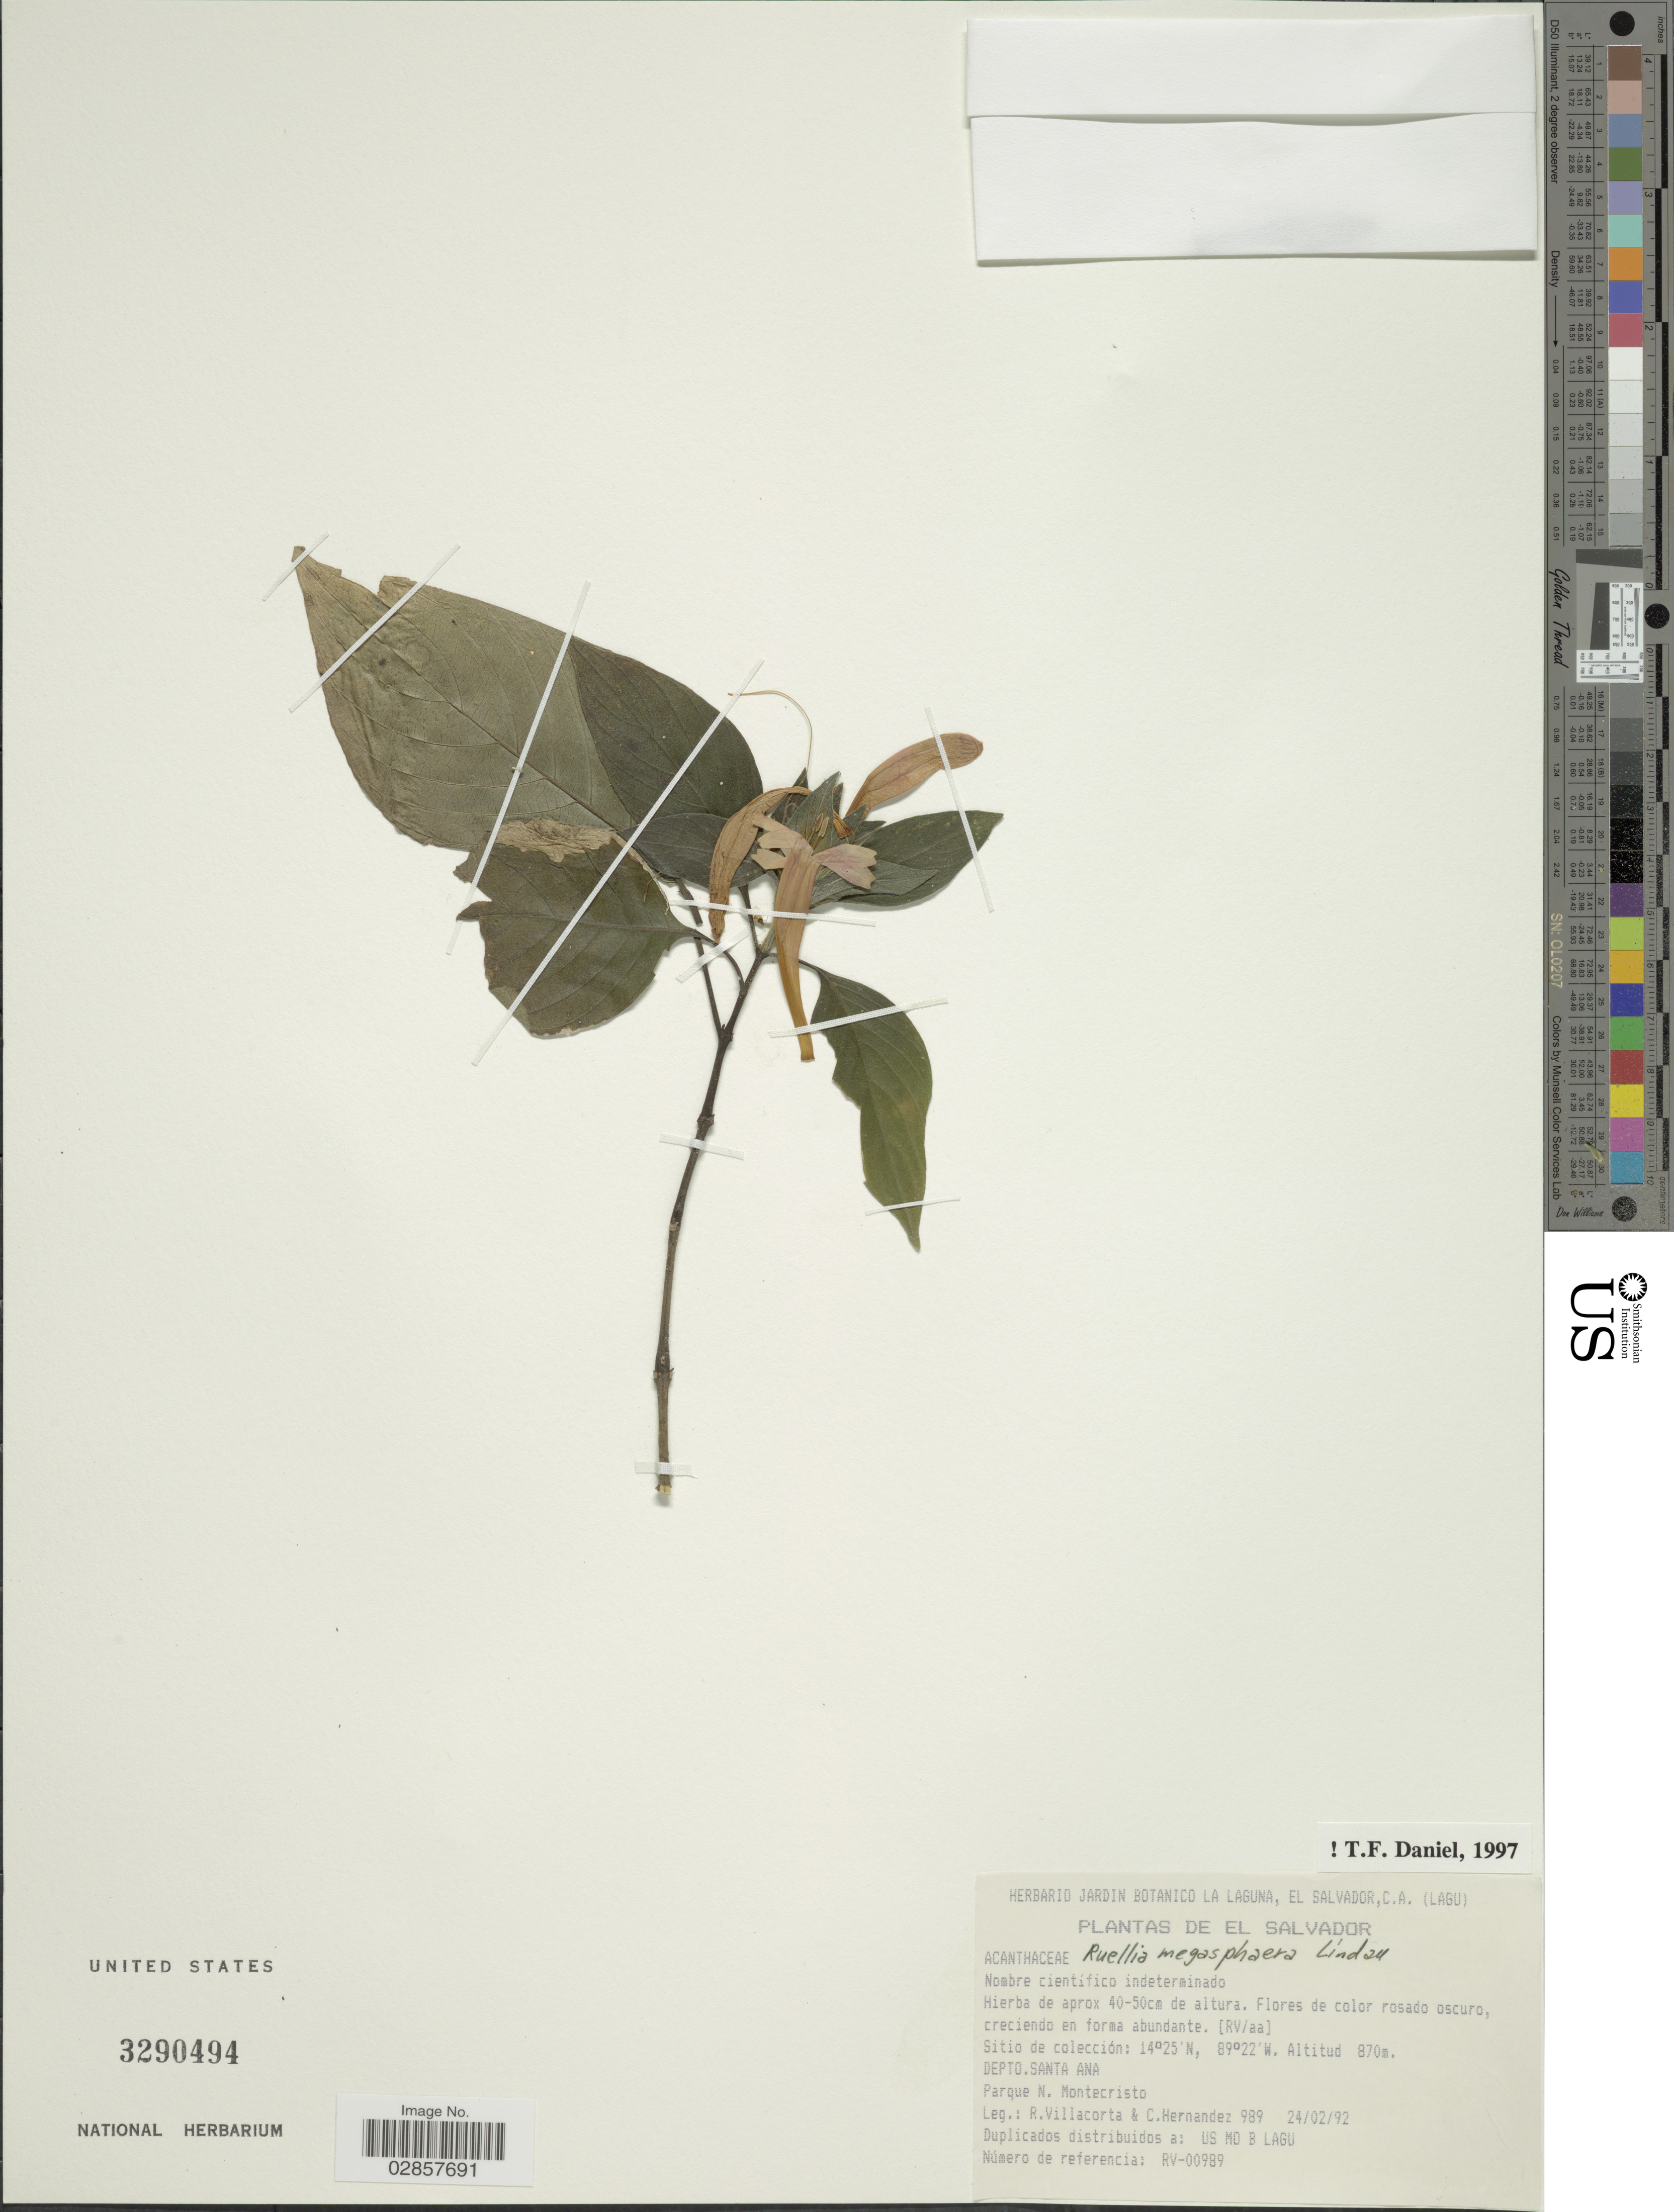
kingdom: Plantae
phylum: Tracheophyta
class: Magnoliopsida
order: Lamiales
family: Acanthaceae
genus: Ruellia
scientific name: Ruellia megasphaera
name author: Lindau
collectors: R. Villacorta & C. Hernandez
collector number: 989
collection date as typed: Transcribed d/m/y: 24/2/92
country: El Salvador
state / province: Santa Ana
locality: Depto. Santa Ana, Parque N. Montecristo.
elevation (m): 870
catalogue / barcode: US 3290494